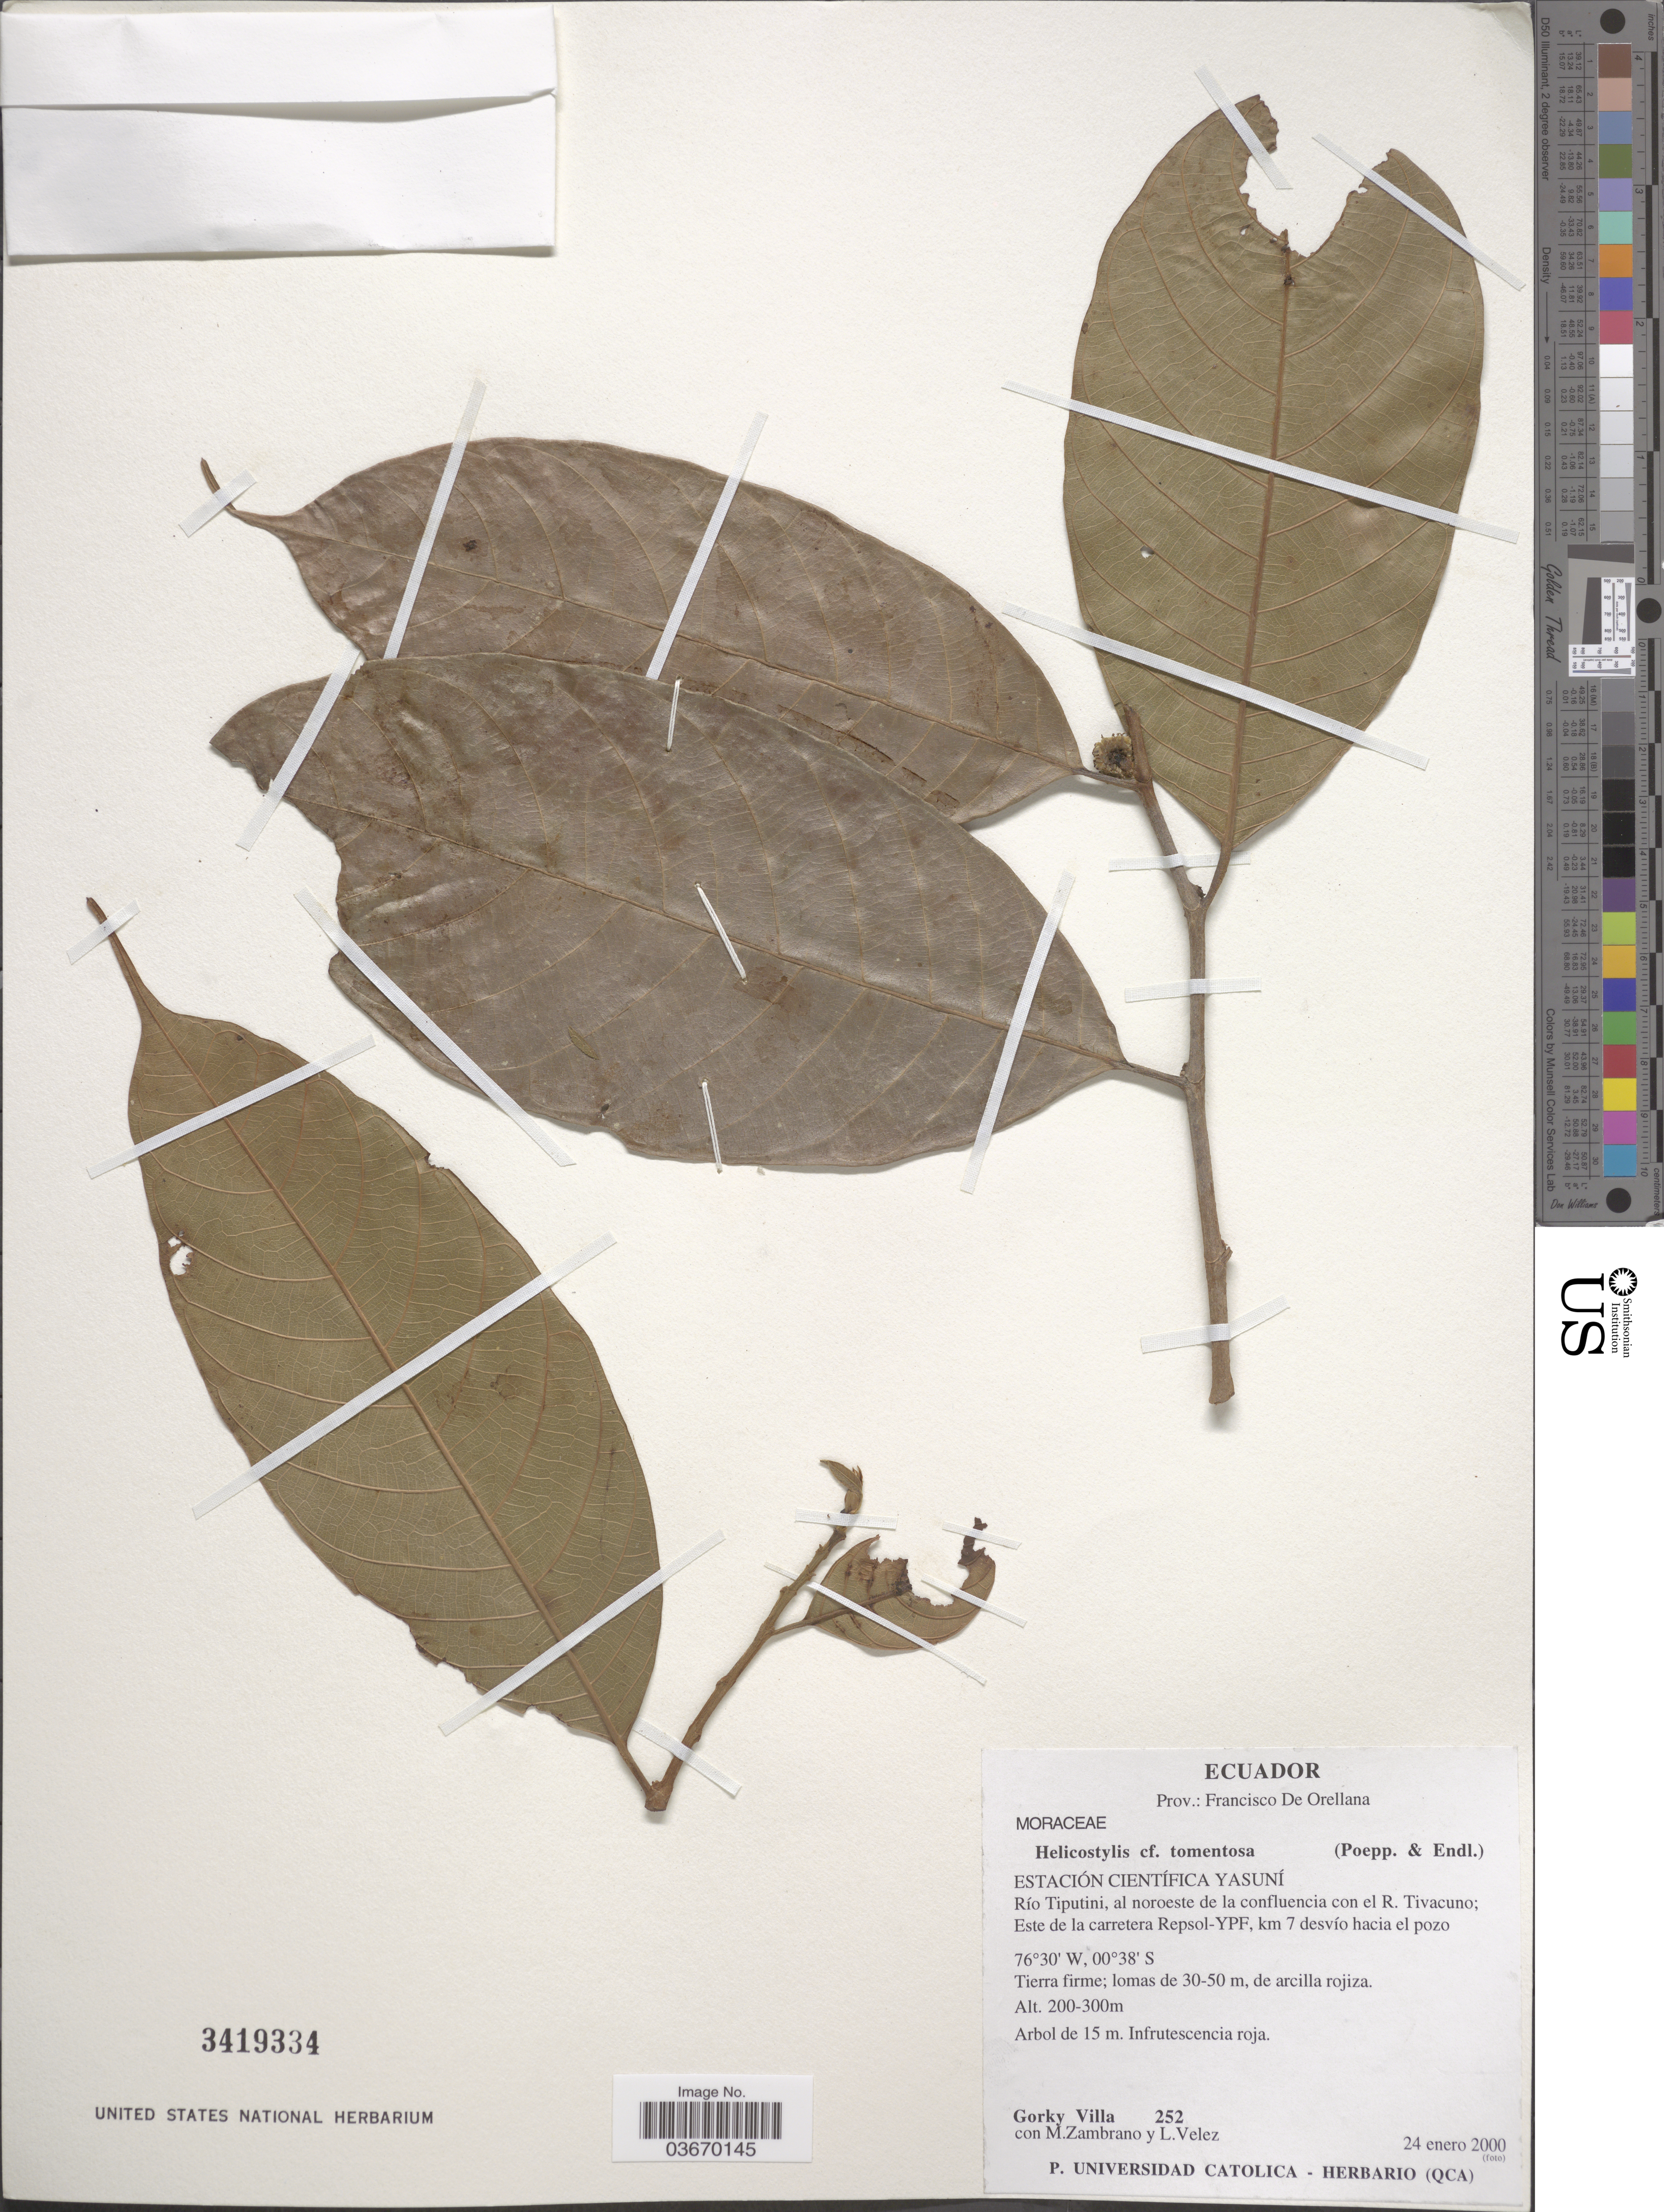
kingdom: Plantae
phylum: Tracheophyta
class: Magnoliopsida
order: Rosales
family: Moraceae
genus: Helicostylis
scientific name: Helicostylis tomentosa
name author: (Poepp. & Endl.) Rusby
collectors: G. Villa, M. Zambrano & L. Velez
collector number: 252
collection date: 2000-01-24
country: Ecuador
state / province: Orellana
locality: Prov.: Francisco De Orellana. Estación Científica Yasuní. Río Tiputini, al noroeste de la confluencia con el R. Tivacuno; Este de la carretera Repsol-YPF, km 7 desvío hacia el pozo.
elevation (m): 200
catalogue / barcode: US 3419334